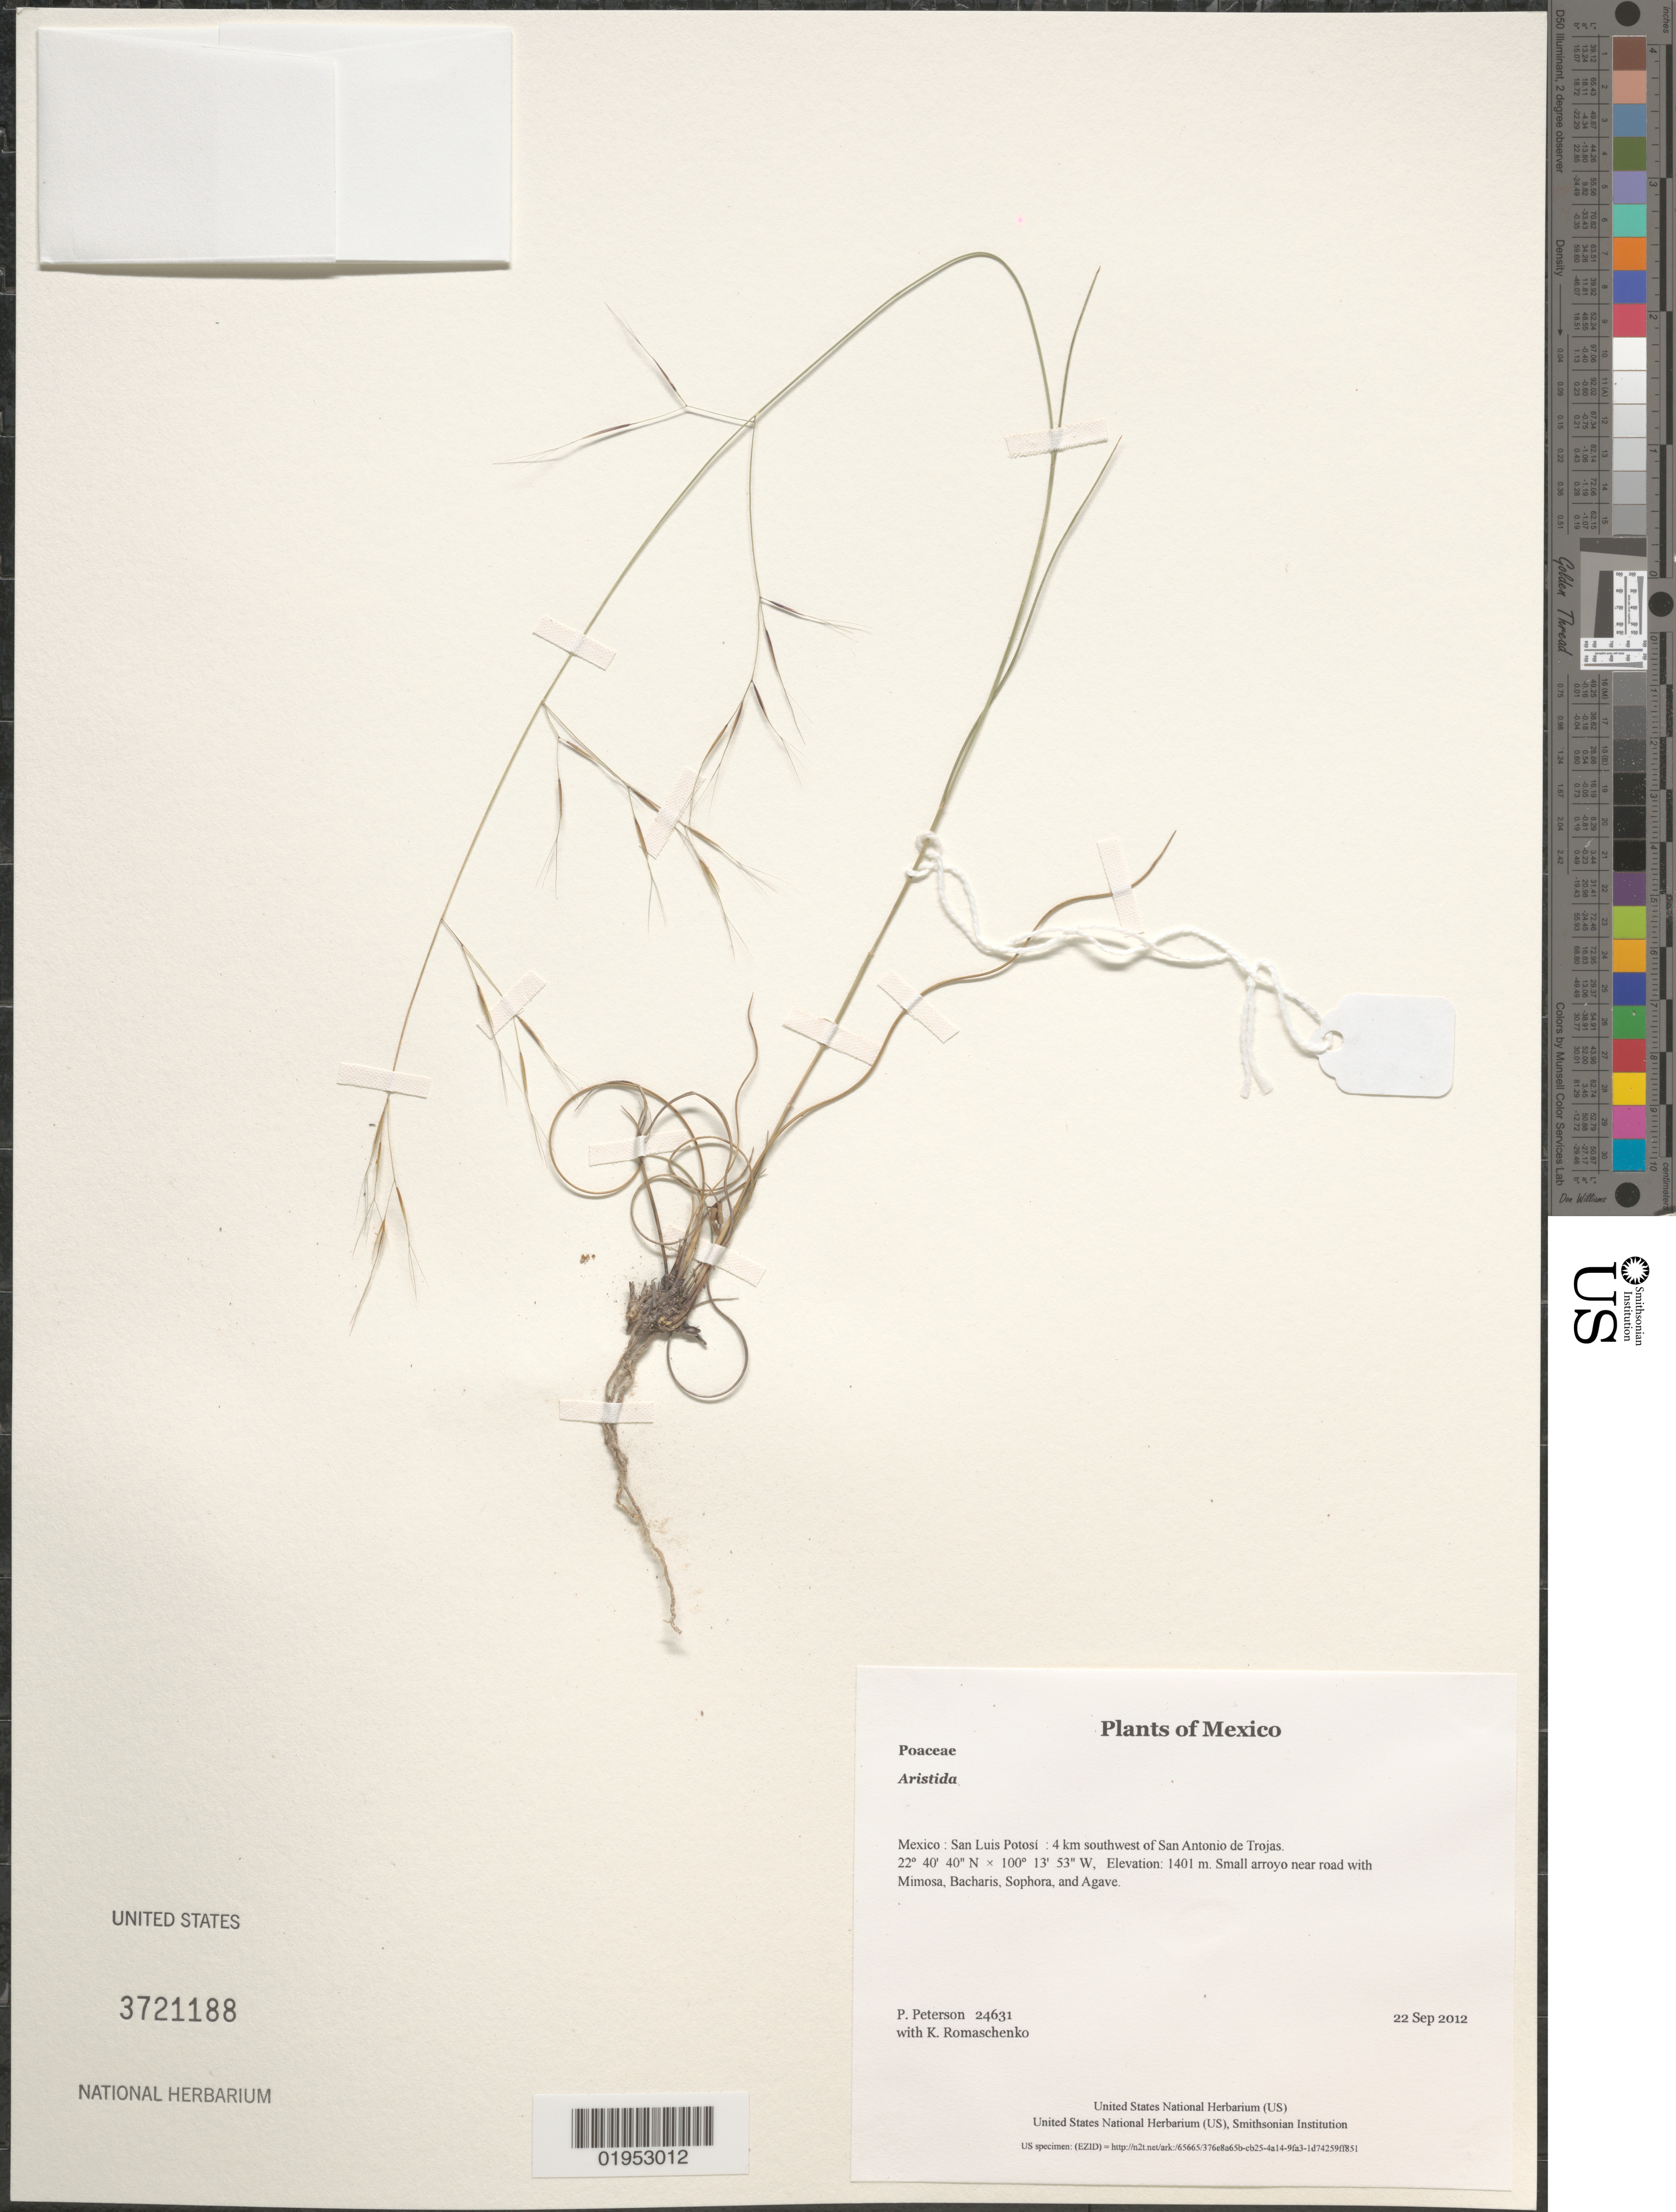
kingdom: Plantae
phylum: Tracheophyta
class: Liliopsida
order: Poales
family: Poaceae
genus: Aristida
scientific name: Aristida sp.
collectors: P. M. Peterson & K. Romaschenko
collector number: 24631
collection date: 2012-09-22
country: Mexico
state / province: San Luis Potosí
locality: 4 km southwest of San Antonio de Trojas.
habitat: Small arroyo near road with Mimosa, Bacharis, Sophora, and Agave.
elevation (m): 1401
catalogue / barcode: US 3721188